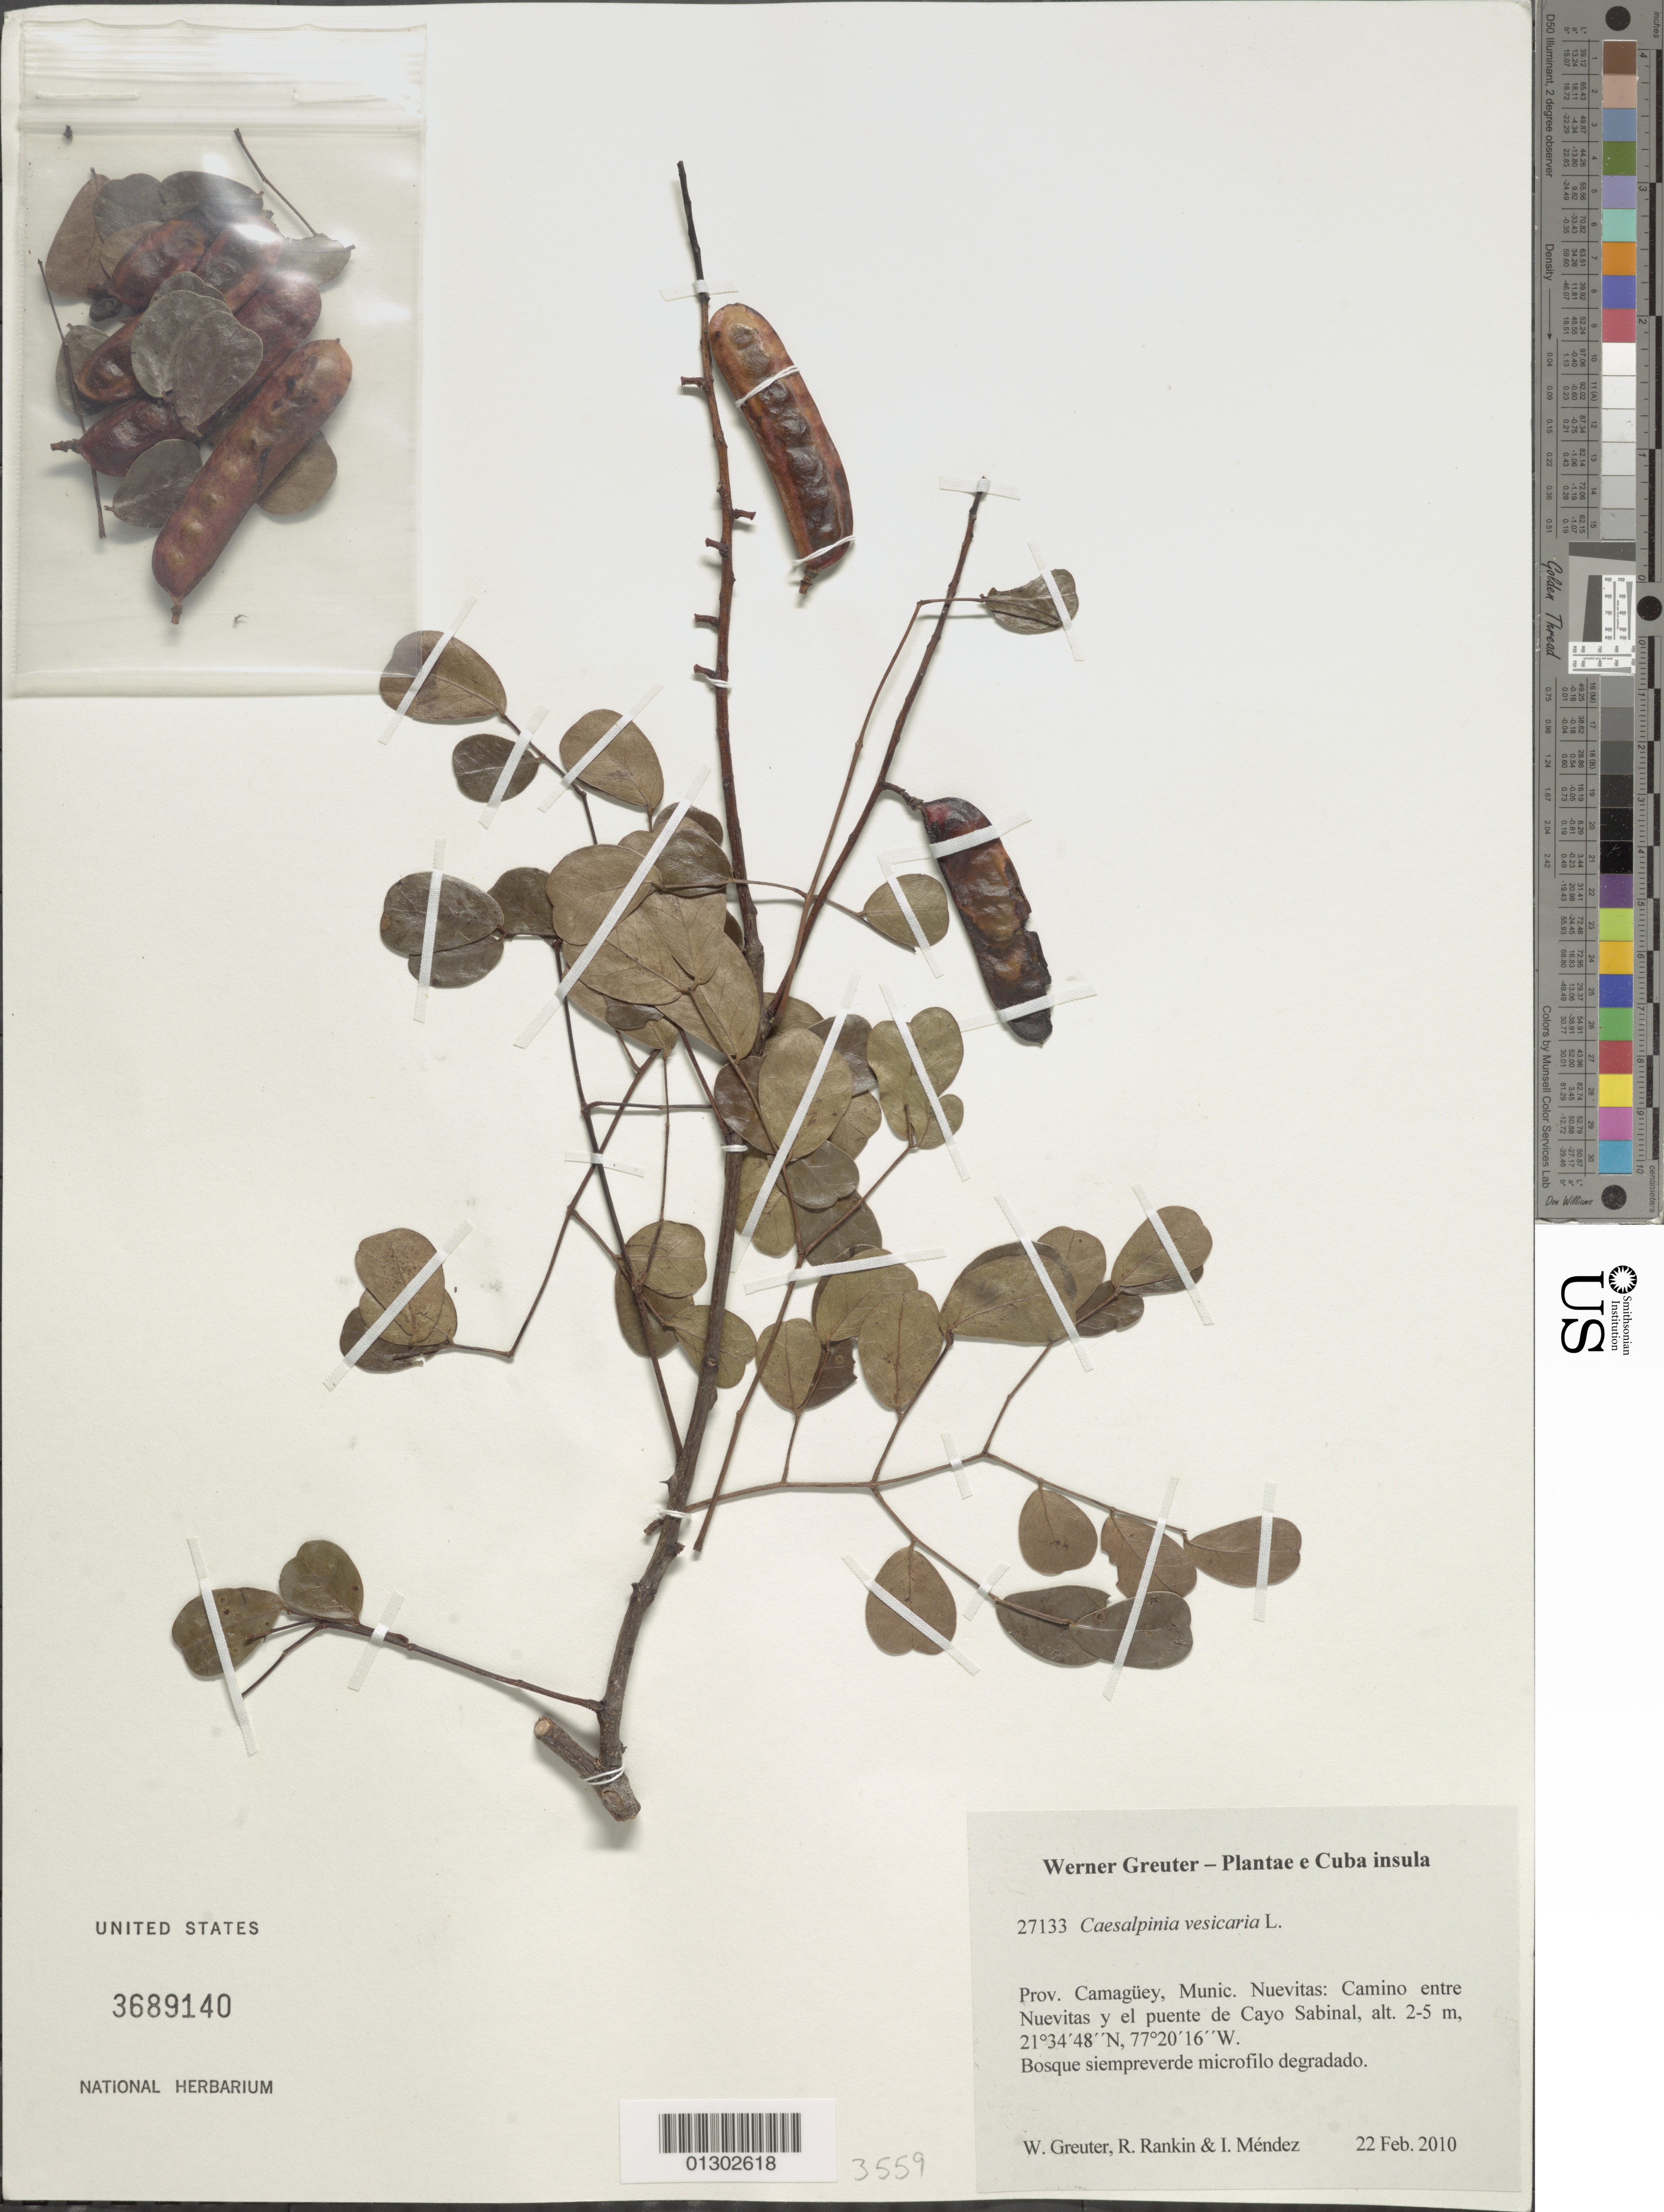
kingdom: Plantae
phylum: Tracheophyta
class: Magnoliopsida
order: Fabales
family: Fabaceae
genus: Tara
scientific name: Tara vesicaria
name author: (L.) Molinari et al.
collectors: W. R. Greuter, R. Rankin Rodriguez & I. Méndez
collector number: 27133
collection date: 2010-02-22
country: Cuba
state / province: Camagüey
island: Cuba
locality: Munic. Nuevitas: Camino entre Nuevitas y el puente de Cayo Sabinal.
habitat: Bosque siempreverde microfilo degradado.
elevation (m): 2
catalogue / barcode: US 3689140